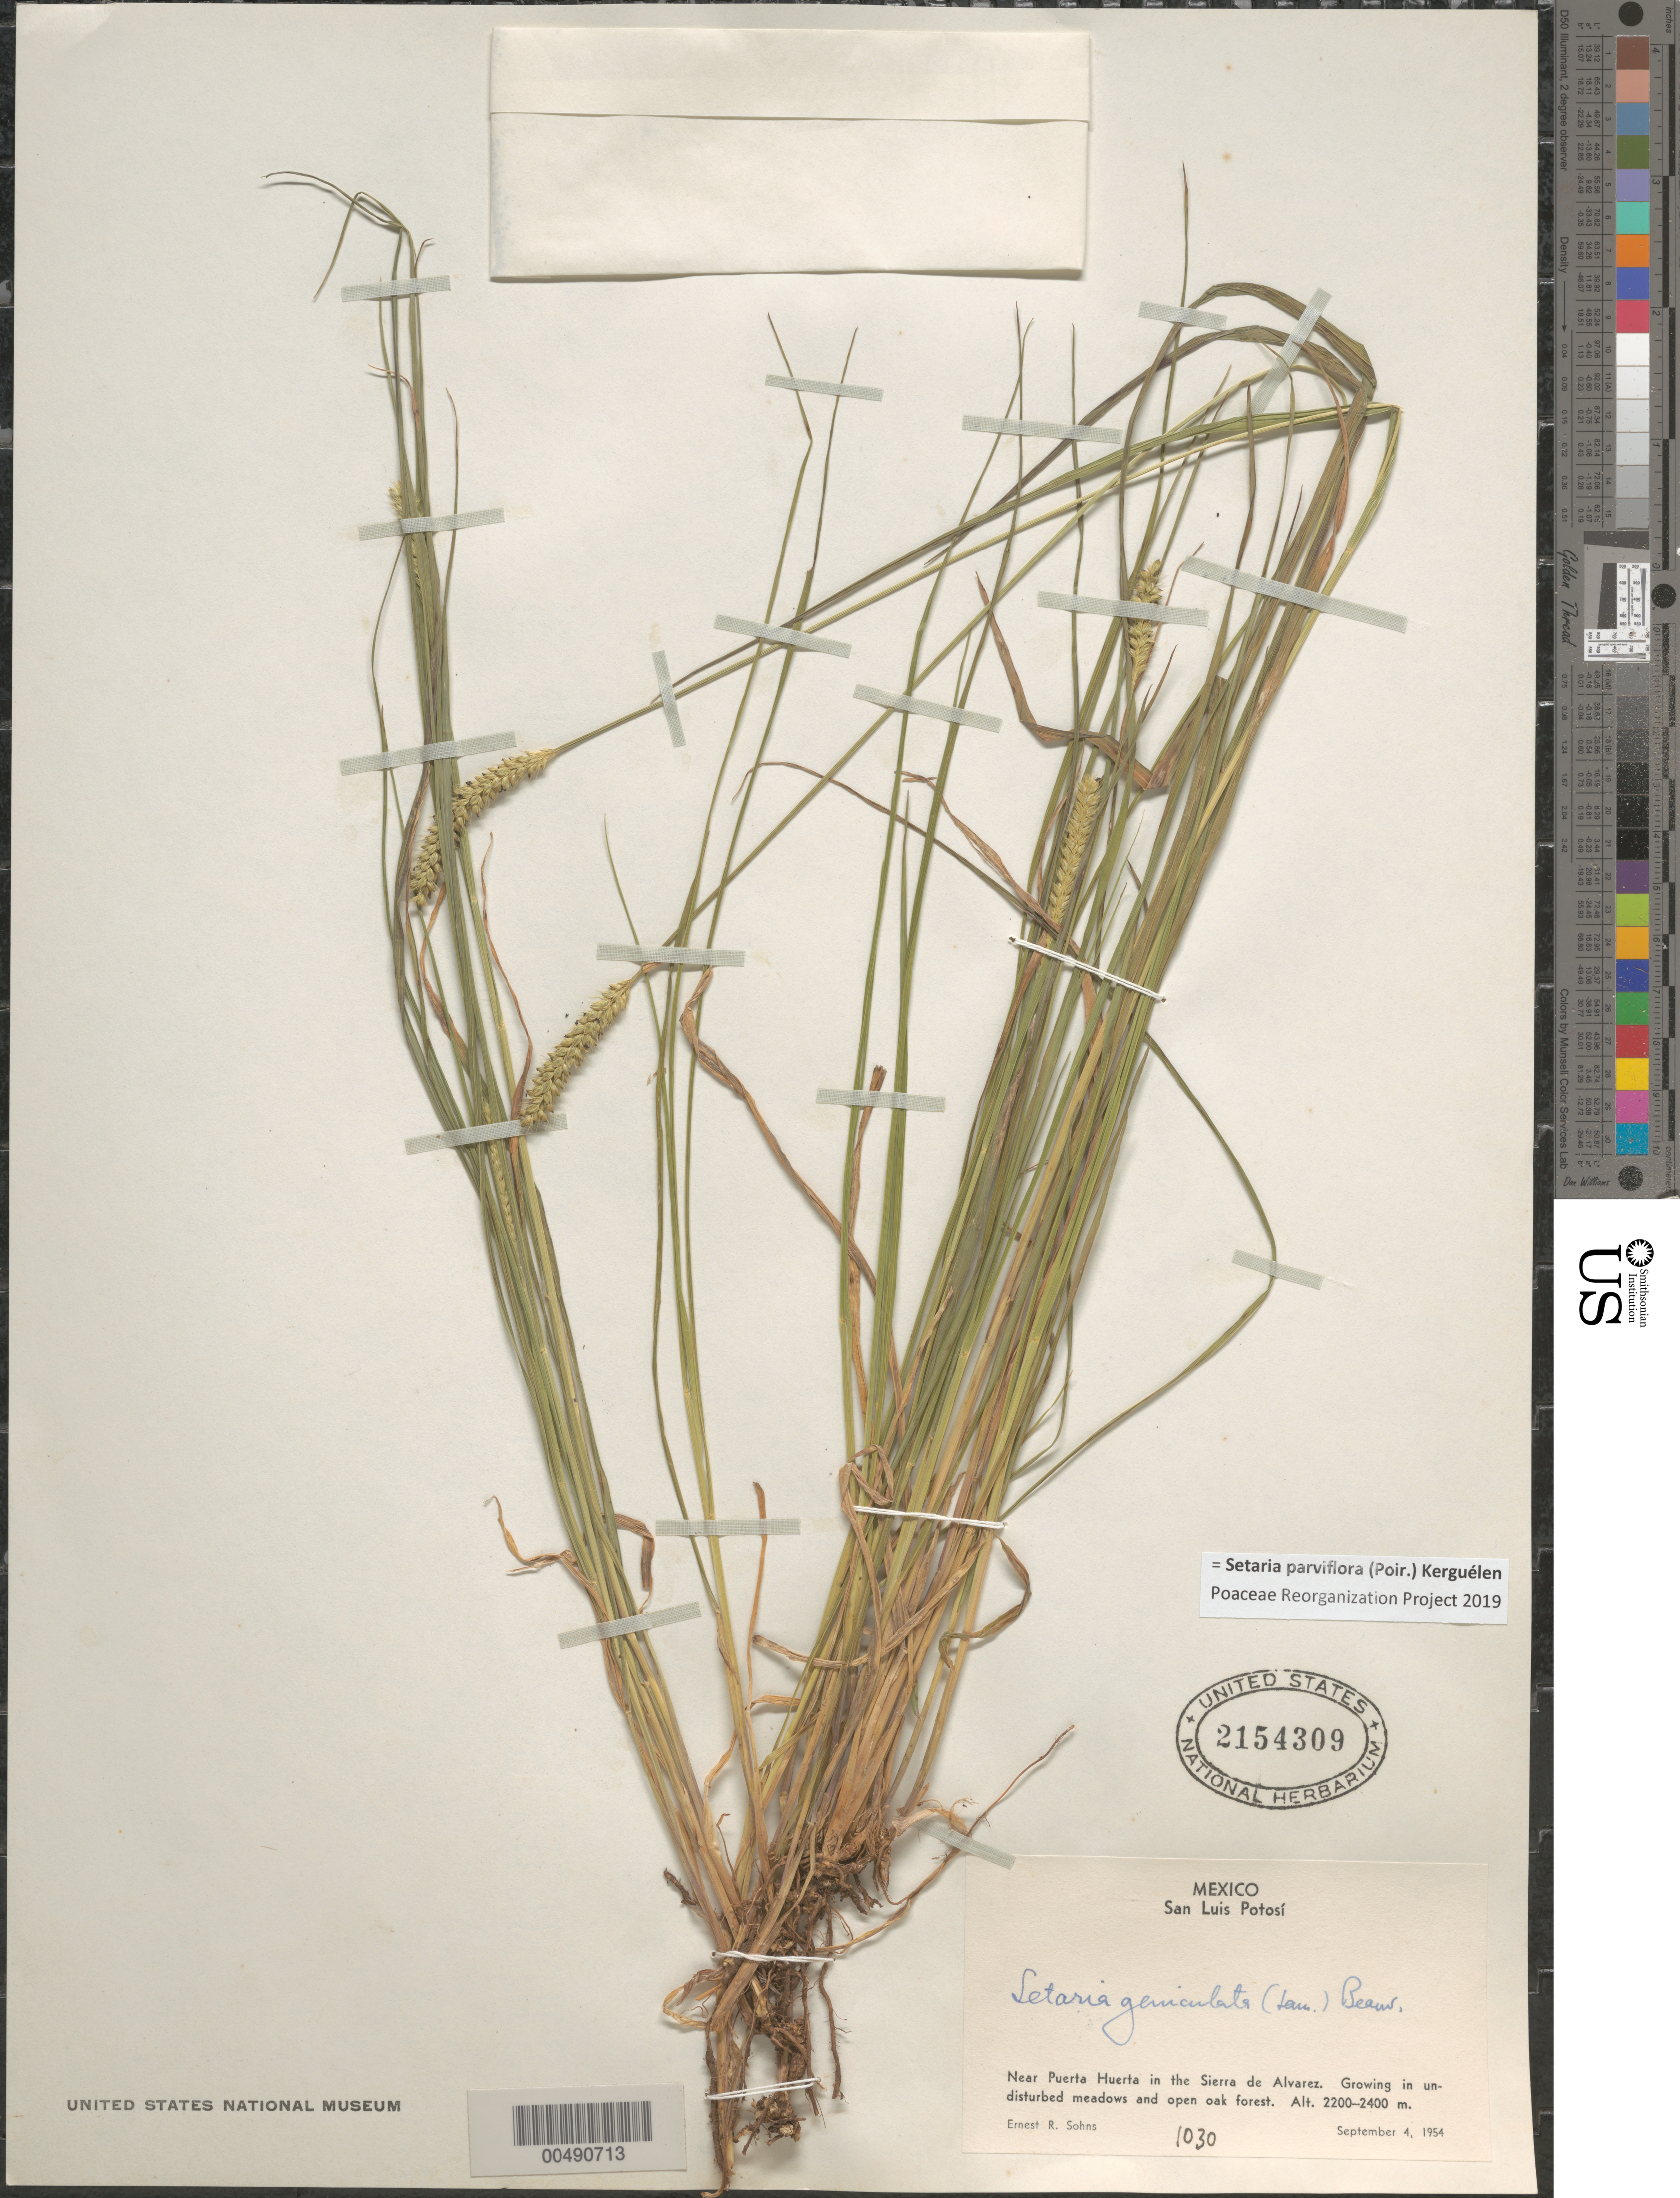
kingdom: Plantae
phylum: Tracheophyta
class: Liliopsida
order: Poales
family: Poaceae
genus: Setaria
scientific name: Setaria parviflora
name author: (Poir.) Kerguélen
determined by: Poaceae Reorganization Project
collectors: E. R. Sohns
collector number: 1030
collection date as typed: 4 Sep 1954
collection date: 1954-09-04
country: Mexico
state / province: San Luis Potosi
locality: Near Puerta Huerta in the Sierra de Alvarez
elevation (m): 2200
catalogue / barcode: US 2154309